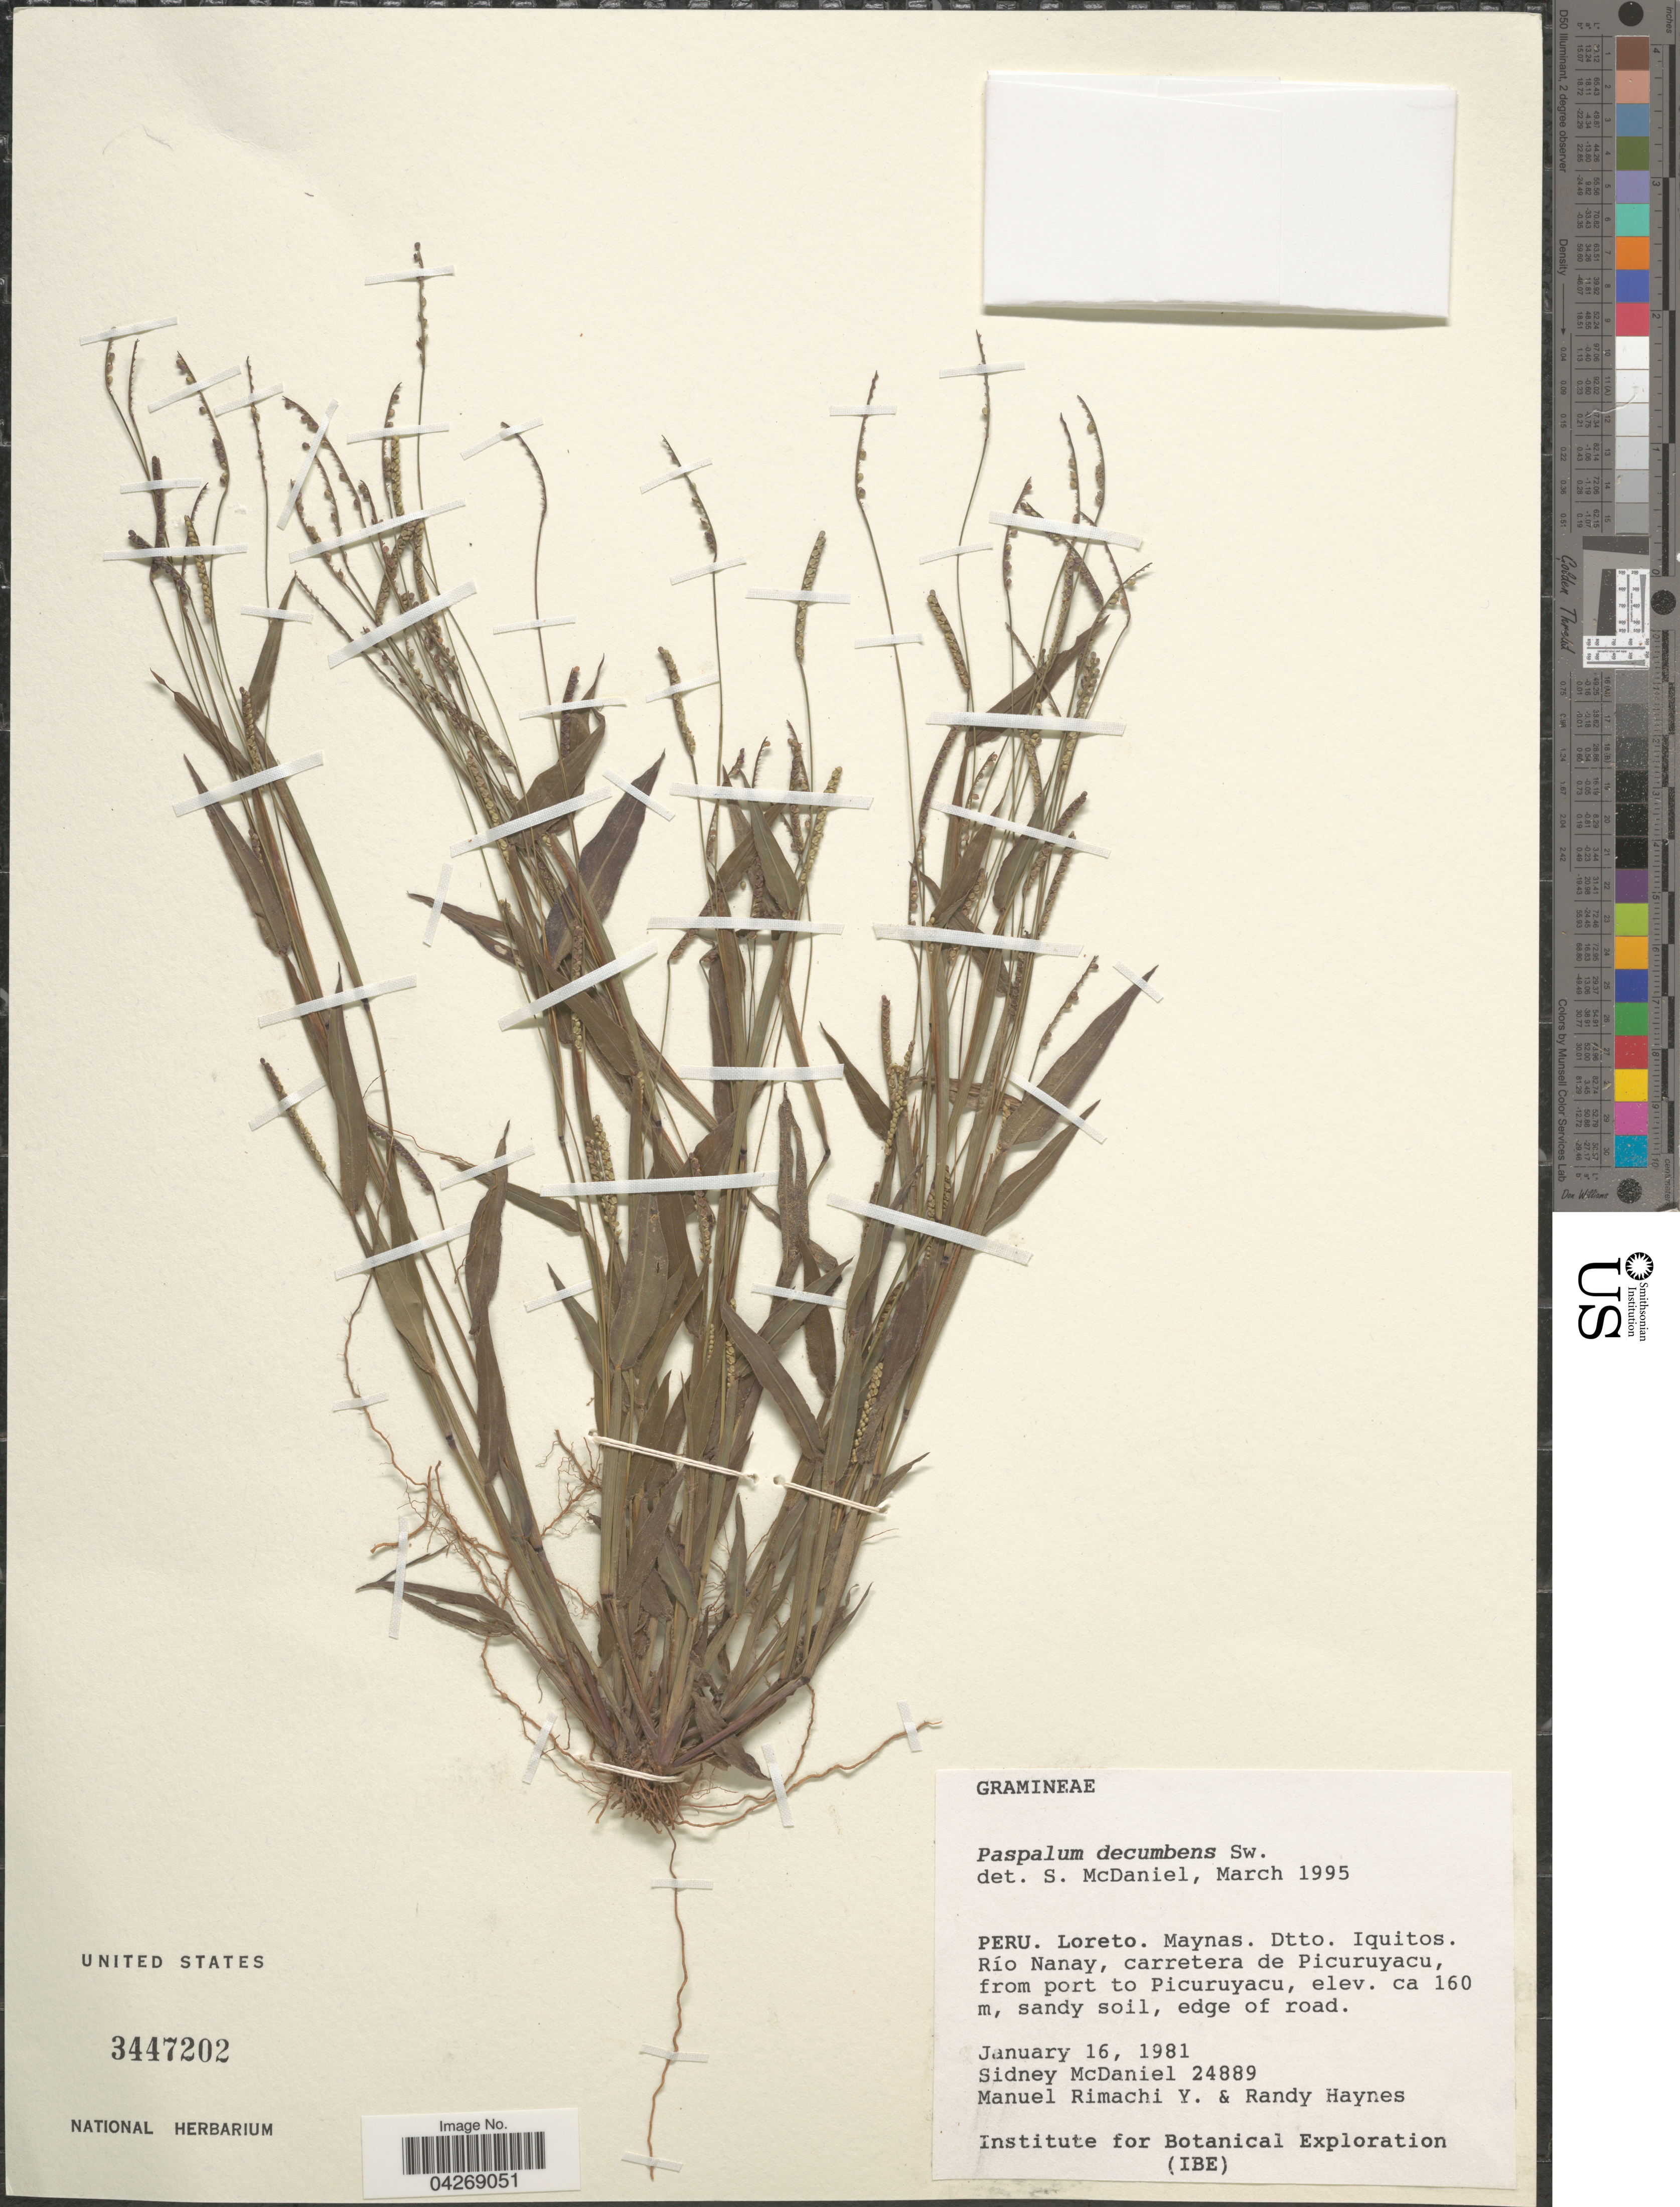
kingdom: Plantae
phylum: Tracheophyta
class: Liliopsida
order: Poales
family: Poaceae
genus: Paspalum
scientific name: Paspalum decumbens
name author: Sw.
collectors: S. McDaniel, M. Rimachi Y. & R. Haynes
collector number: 24889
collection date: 1981-01-16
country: Peru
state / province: Loreto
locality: Maynas. Dtto. Iquitos. Río Nanay, carretera de Picuruyacu, from port to Picuruyacu, sandy soil, edge of road. Institute for Botanical Exploration (IBE).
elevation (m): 160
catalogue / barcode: US 3447202